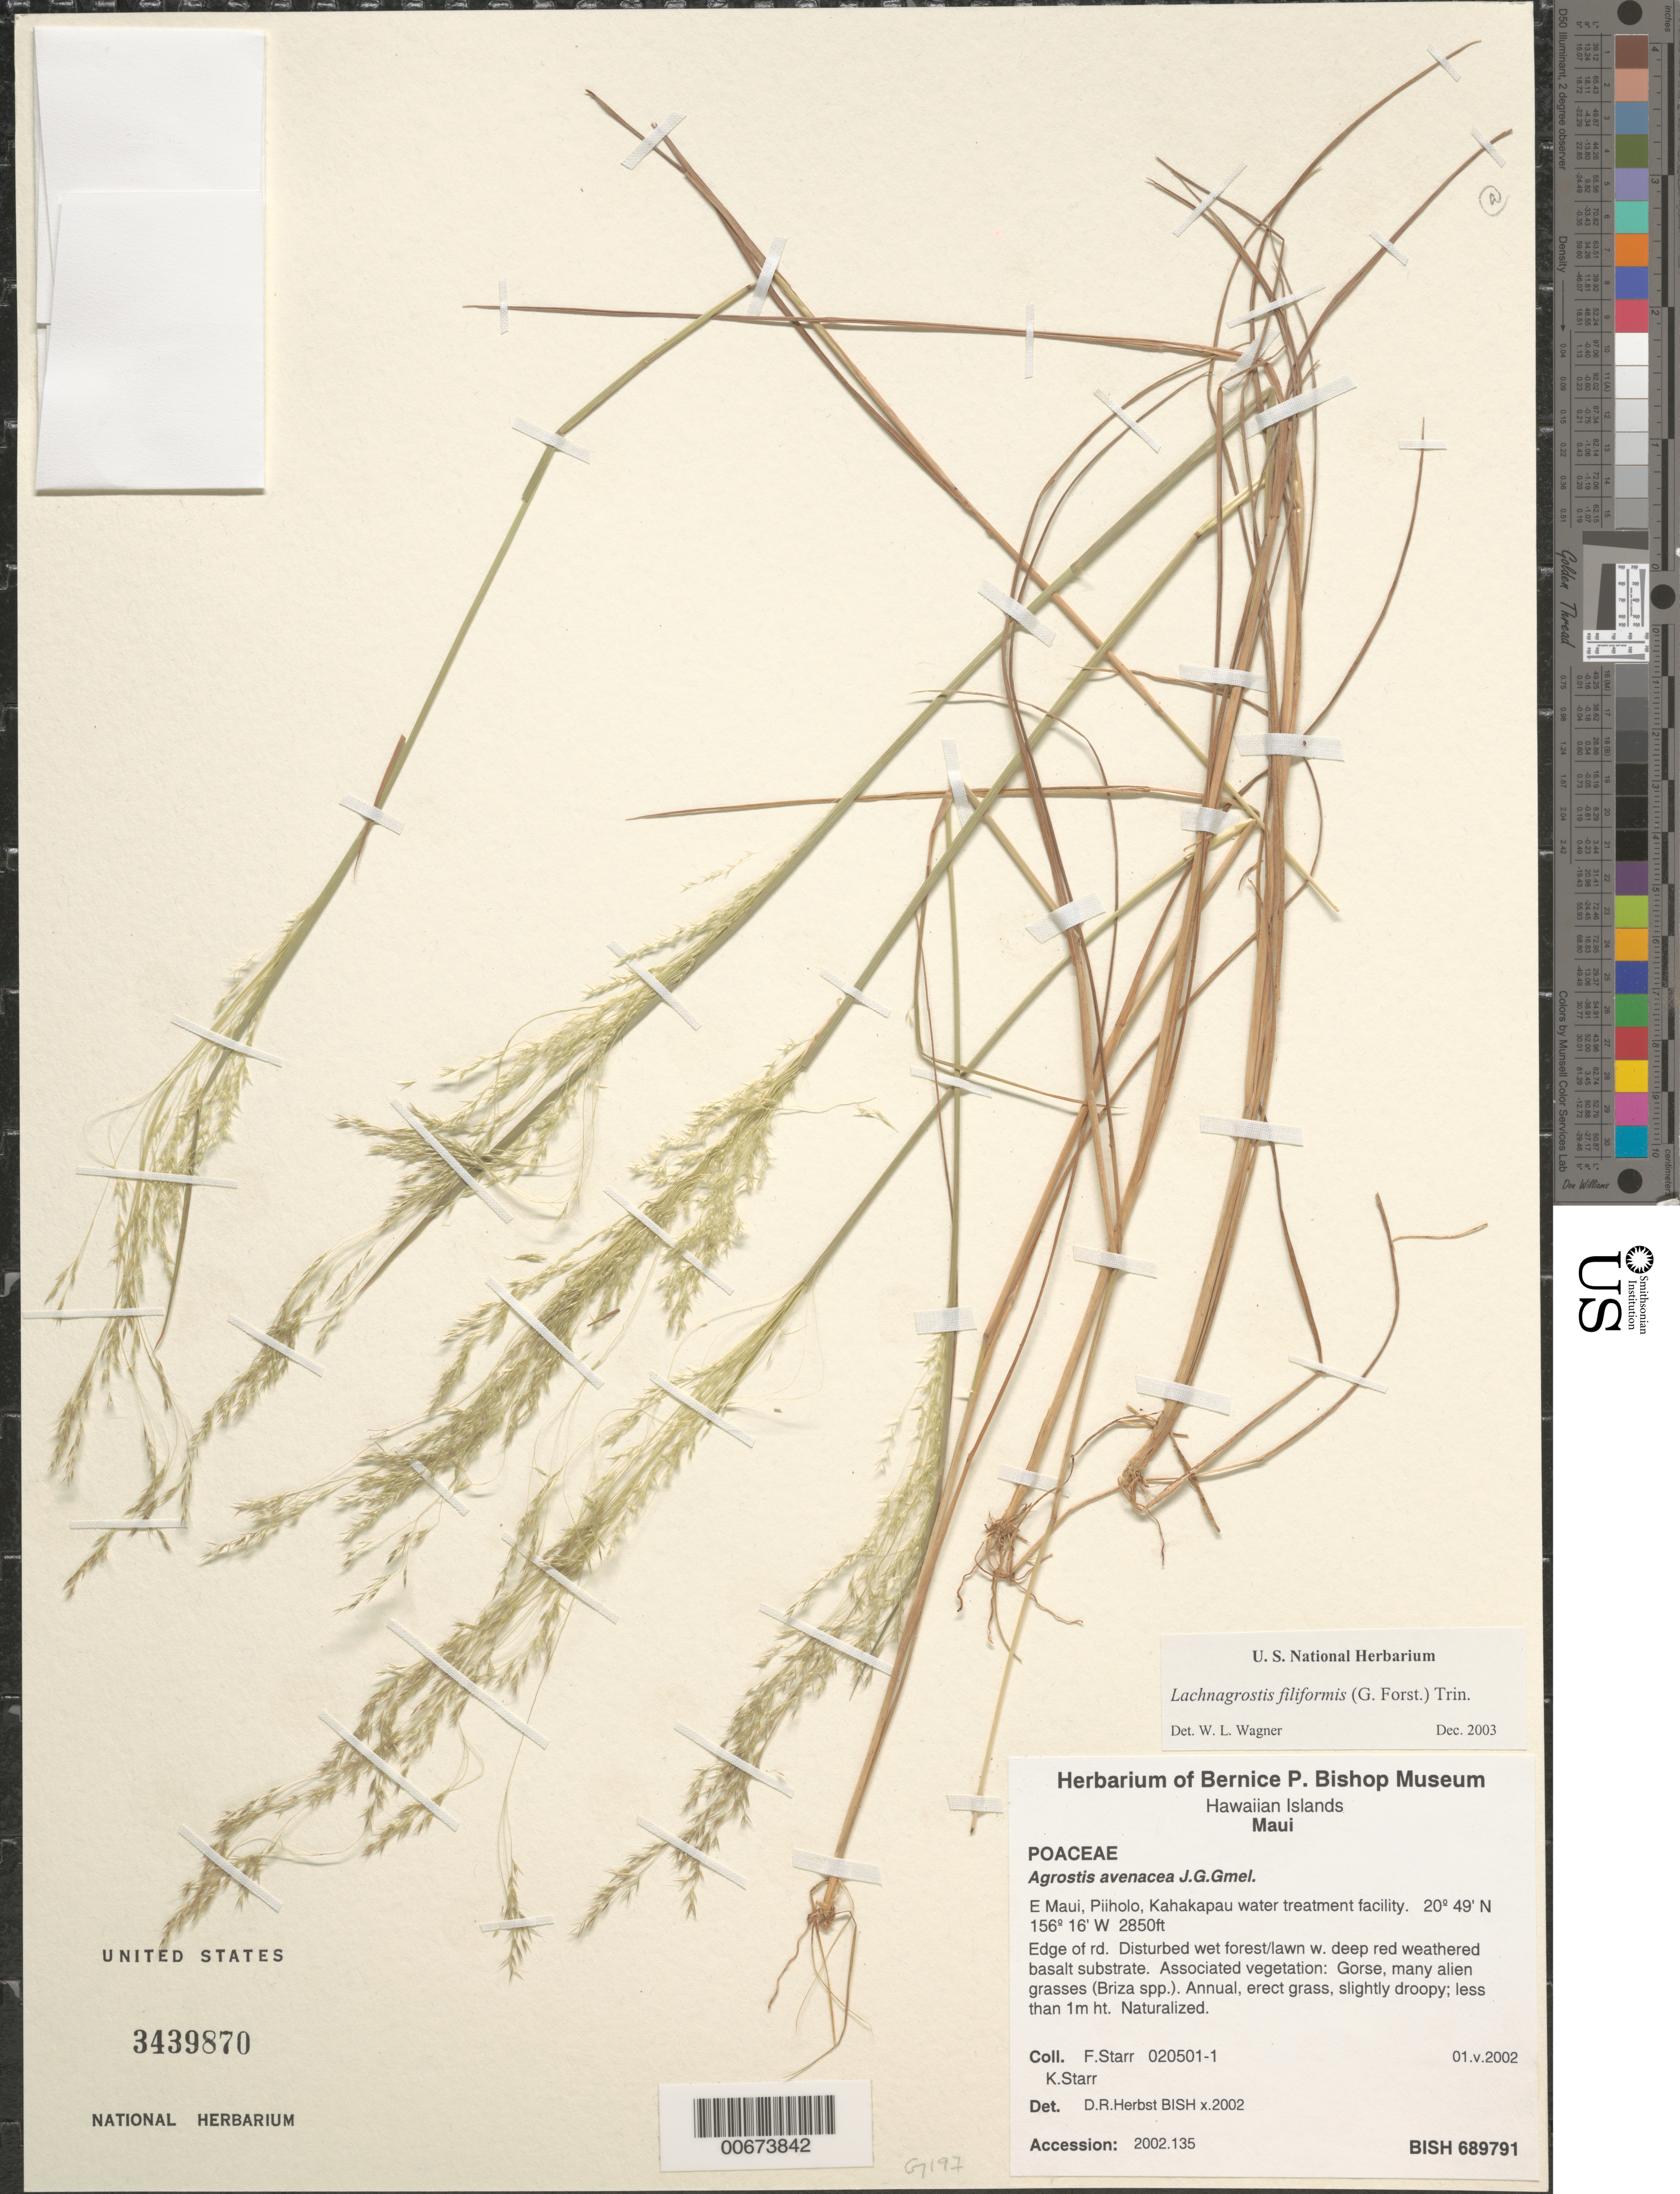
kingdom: Plantae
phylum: Tracheophyta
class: Liliopsida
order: Poales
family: Poaceae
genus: Lachnagrostis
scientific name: Lachnagrostis filiformis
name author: (J.R. Forst.) Trin.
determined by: Wagner, W. L., (BOT), Smithsonian Institution - National Museum of Natural History (UNITED STATES)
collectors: F. Starr & K. Starr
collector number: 020501-1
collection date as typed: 1 May 2002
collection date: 2002-05-01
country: United States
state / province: Hawaii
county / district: Maui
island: Maui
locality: E Maui, Piiholo, Kahakapau water treatment facility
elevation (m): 869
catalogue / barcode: US 3439870